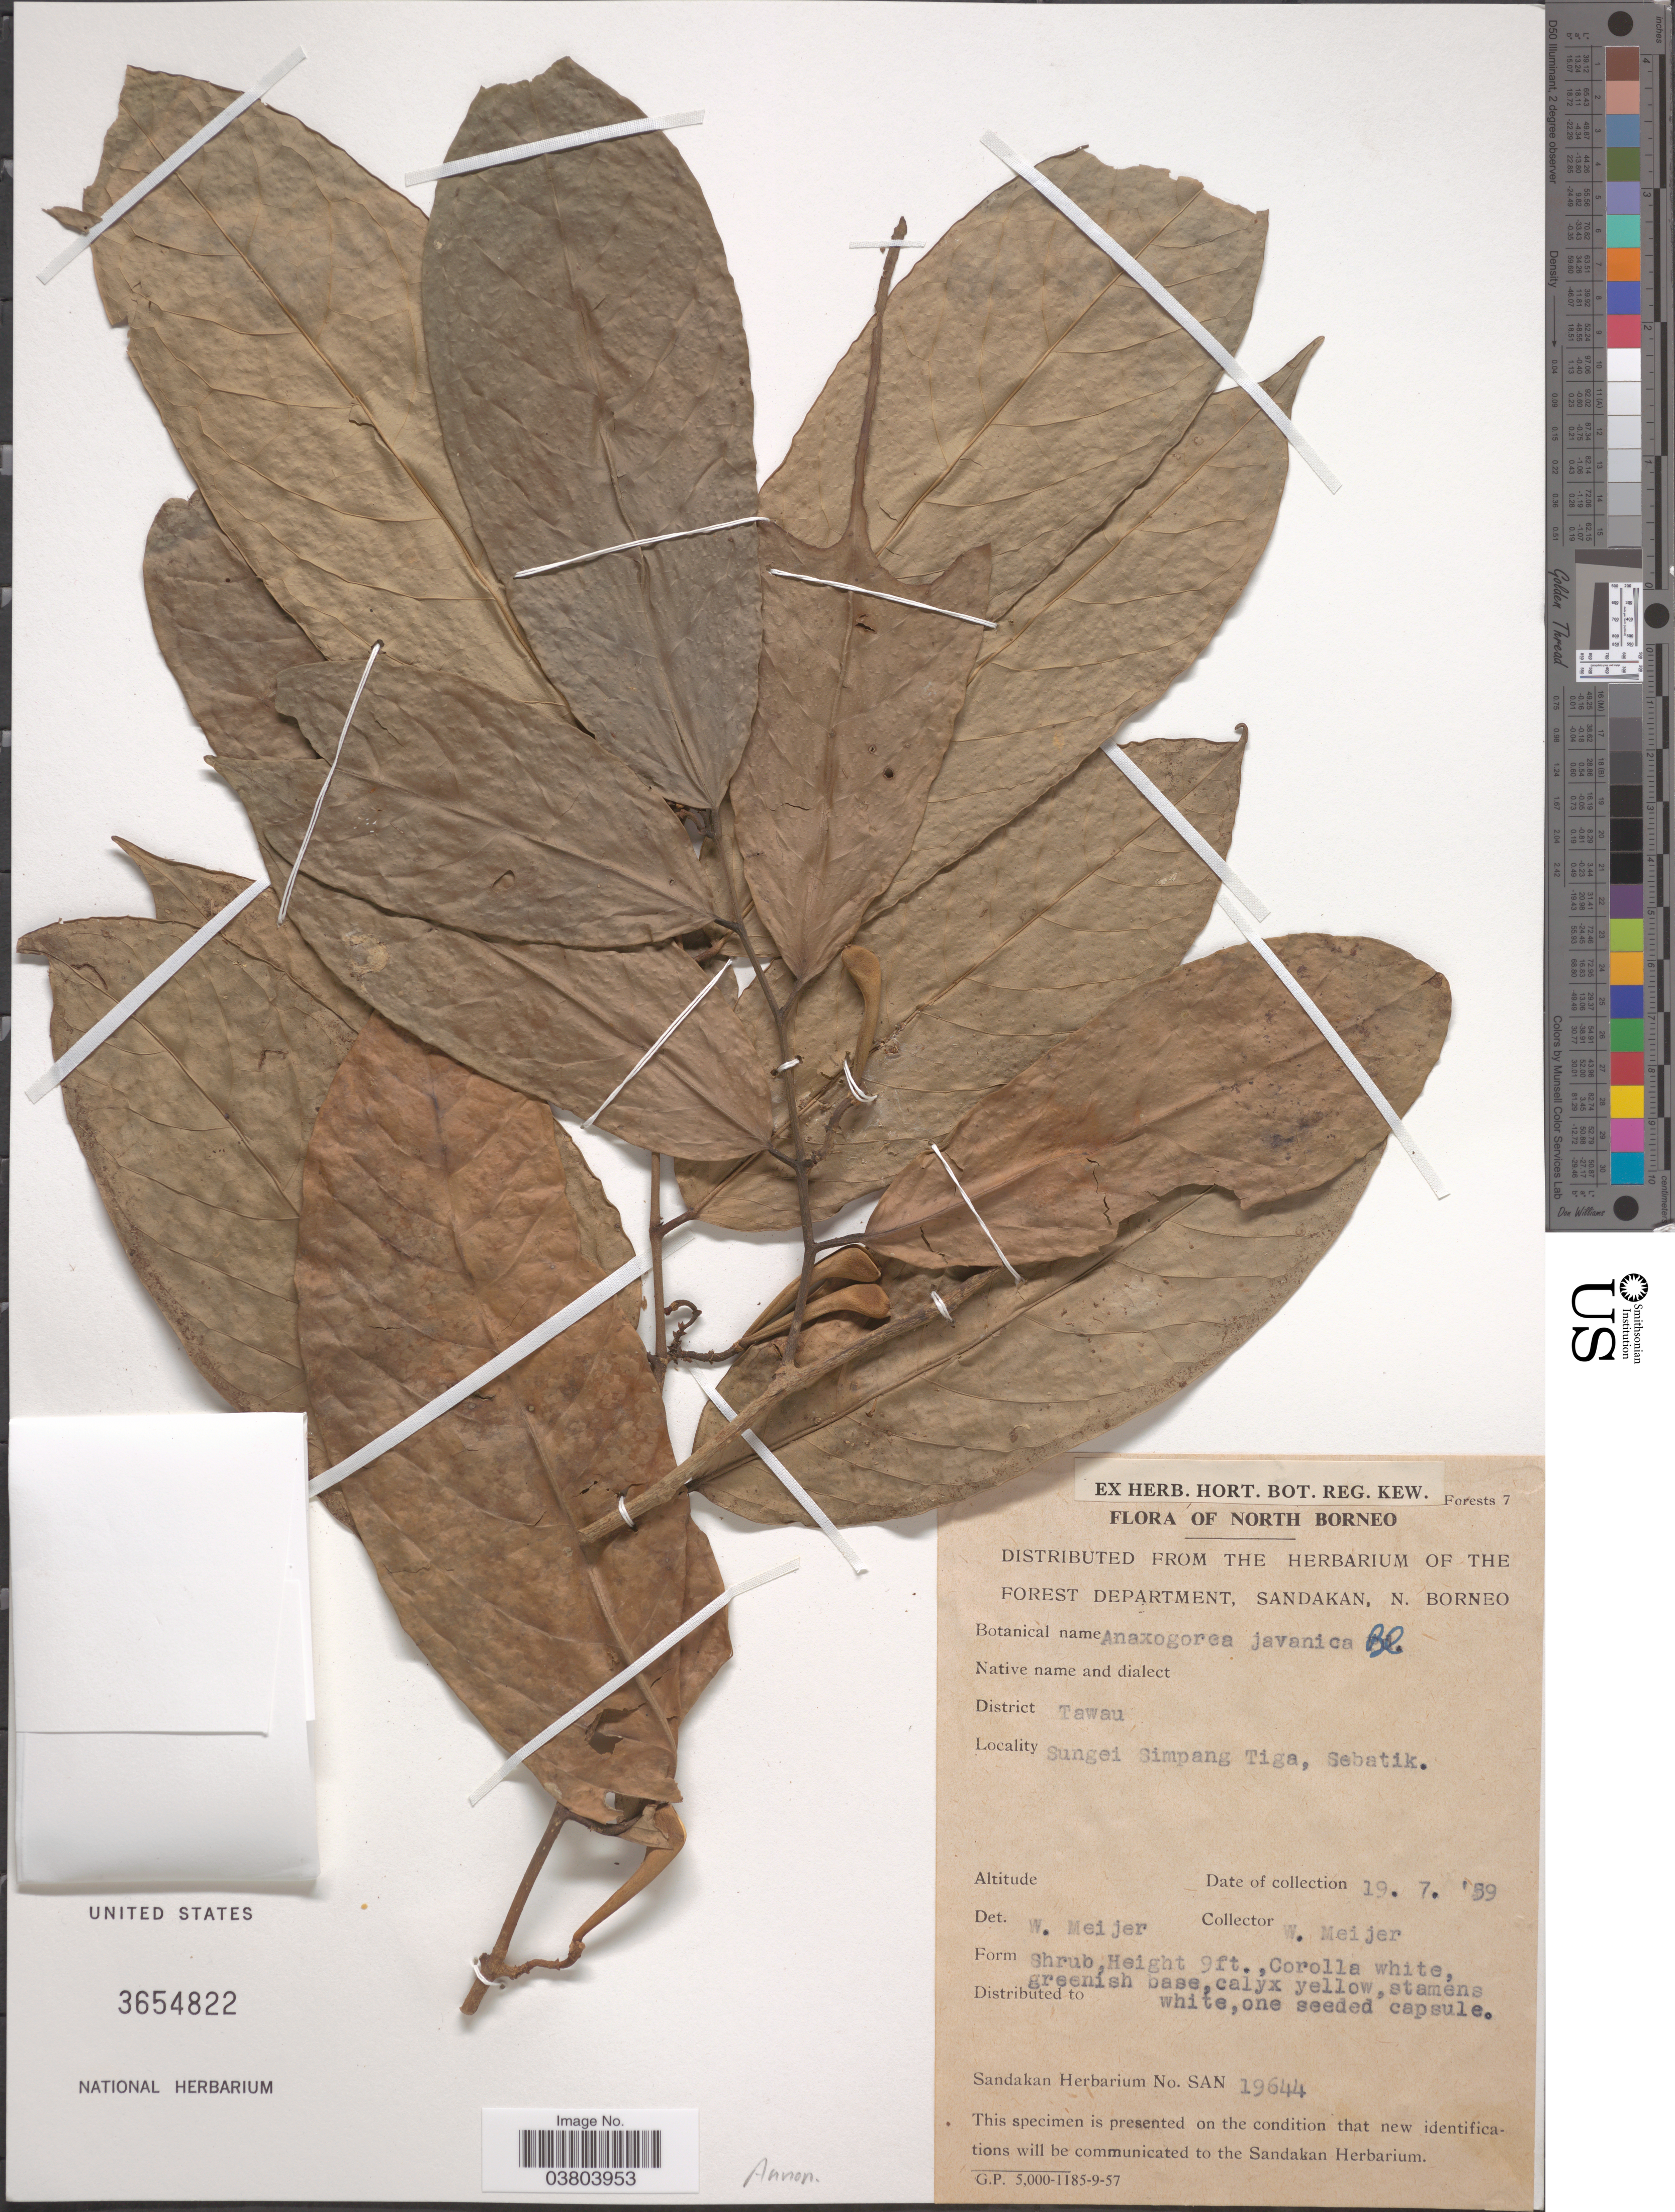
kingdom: Plantae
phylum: Tracheophyta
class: Magnoliopsida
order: Magnoliales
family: Annonaceae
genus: Anaxagorea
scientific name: Anaxagorea javanica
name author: Blume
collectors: W. Meijer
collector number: San 19644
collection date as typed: Transcribed d/m/y: 19/7/59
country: Malaysia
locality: North Borneo. District Tawau. Sungei Simpang Tiga, Sebatik.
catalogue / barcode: US 3654822